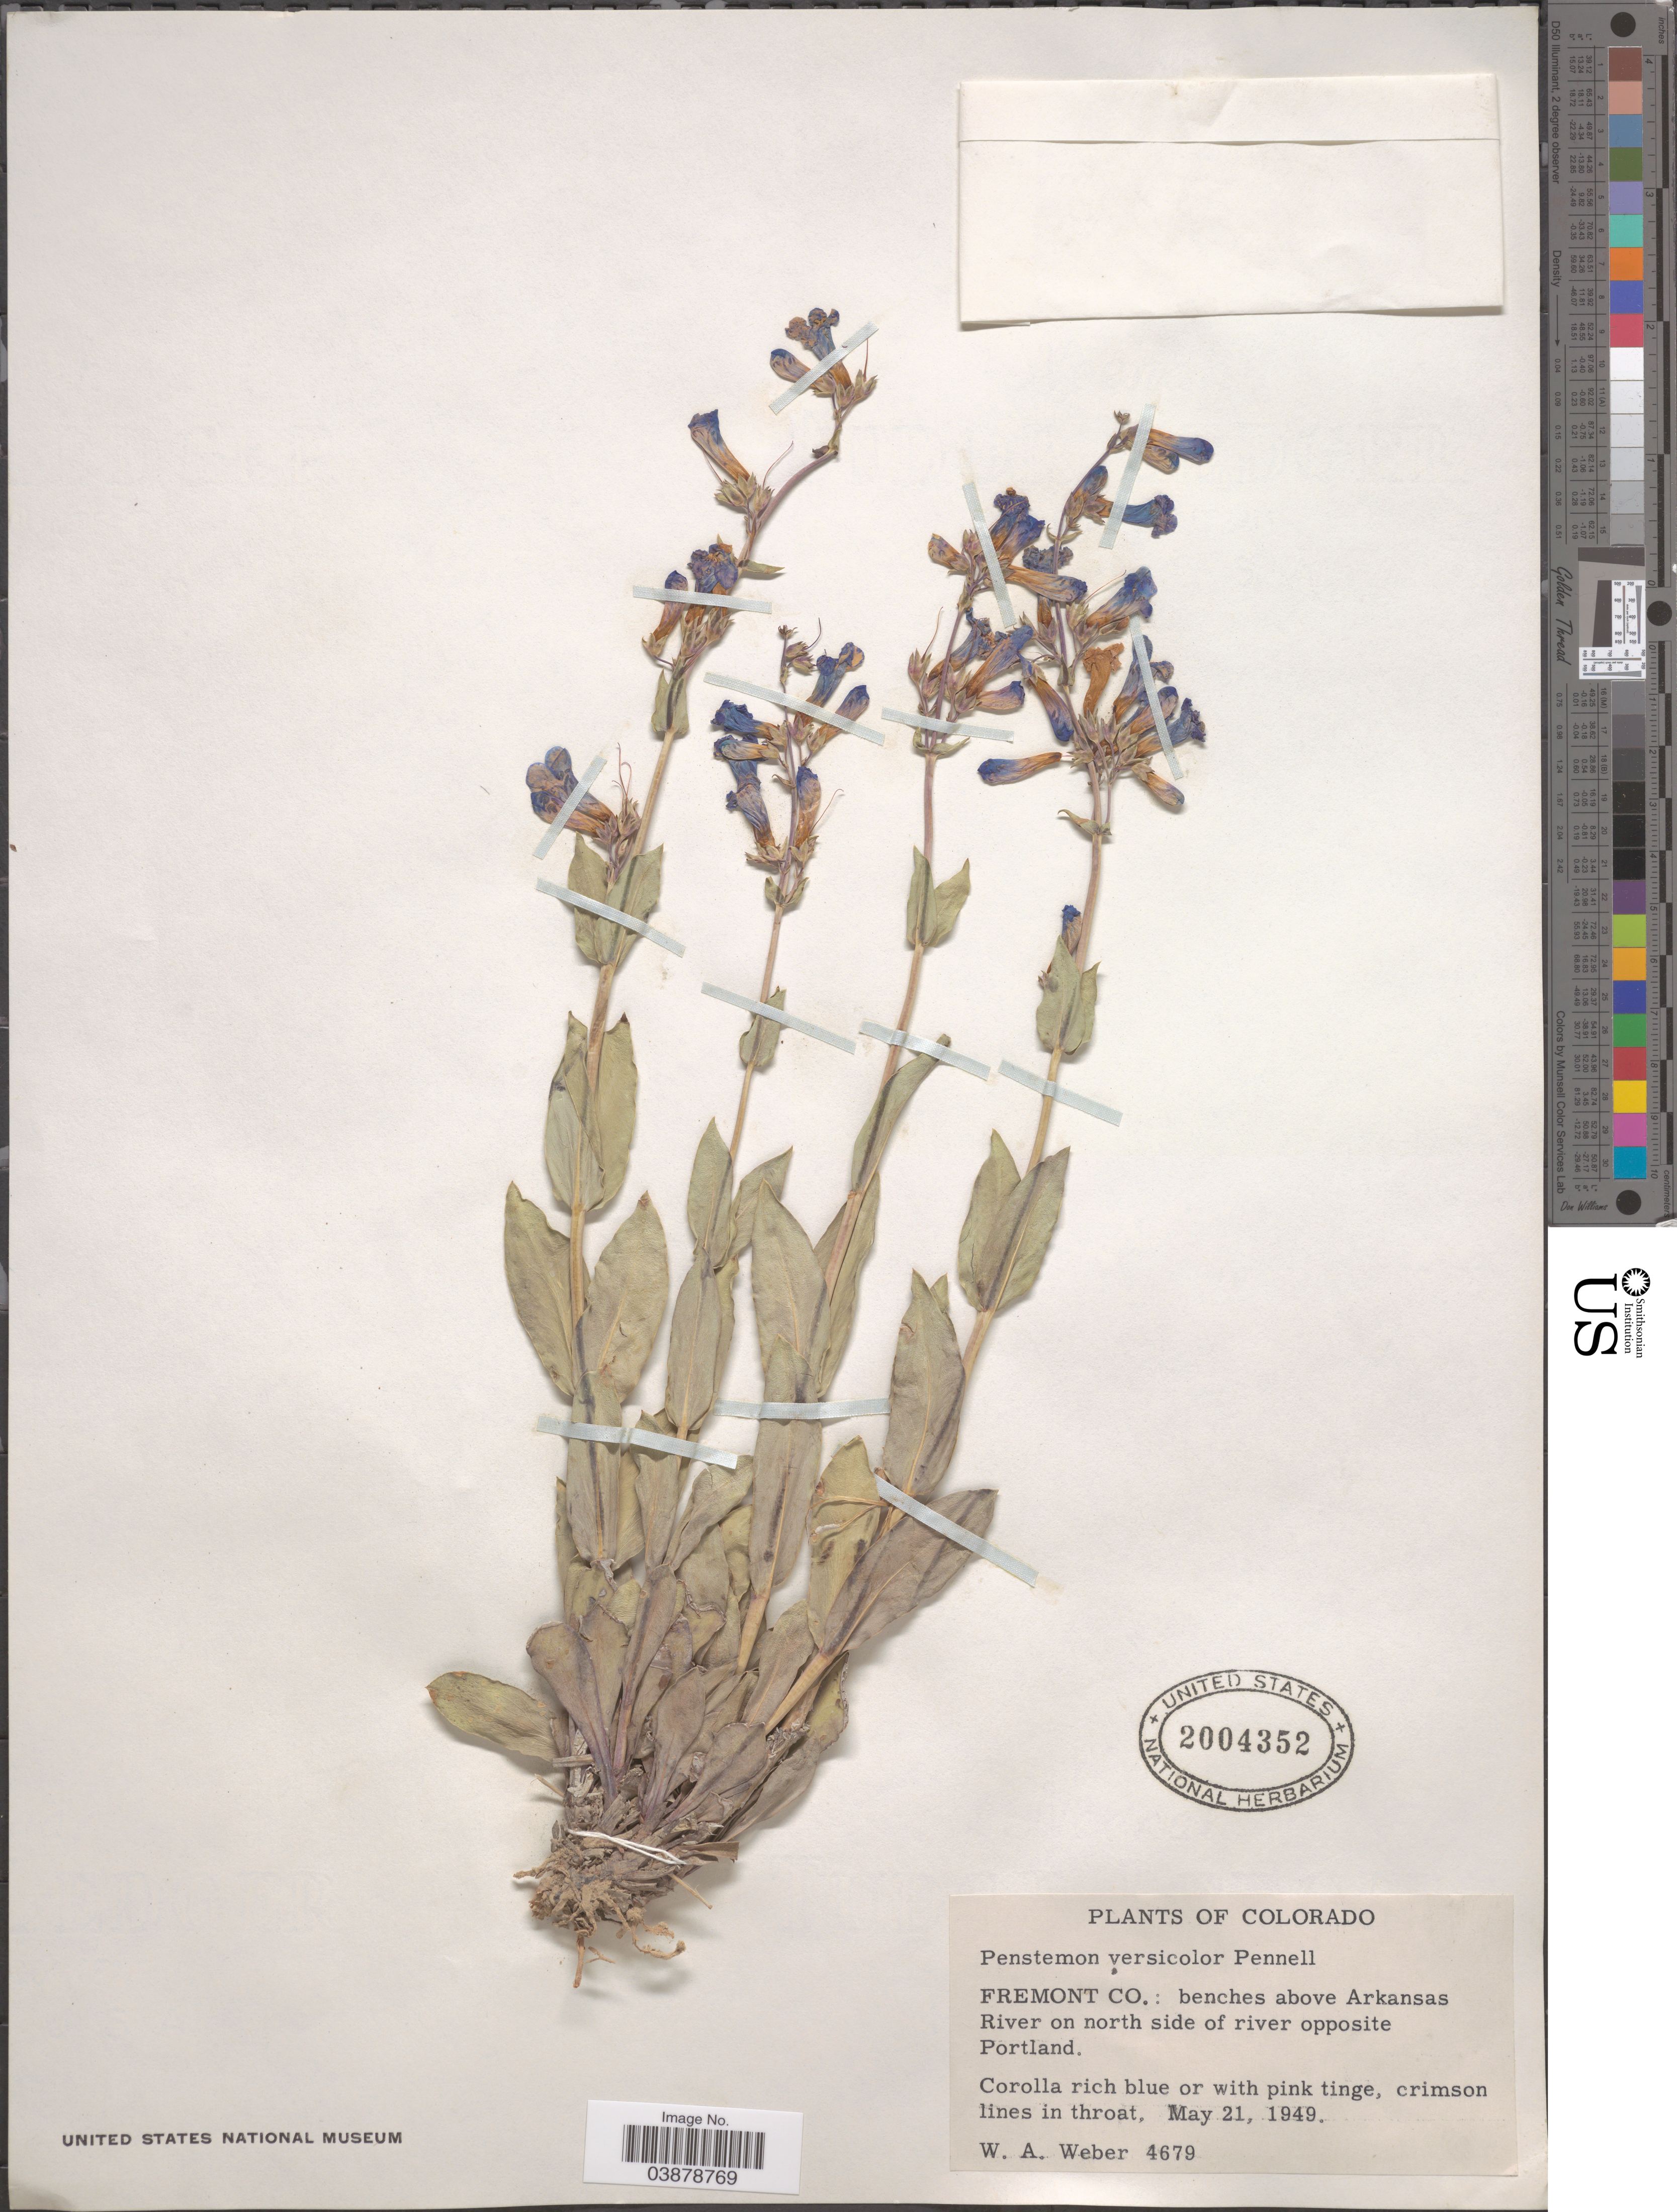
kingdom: Plantae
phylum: Tracheophyta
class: Magnoliopsida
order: Lamiales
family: Plantaginaceae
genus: Penstemon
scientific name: Penstemon versicolor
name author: Pennell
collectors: W. A. Weber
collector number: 4679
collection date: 1949-05-21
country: United States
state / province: Colorado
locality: Fremont Co.: benches above Arkansas River on north side of river opposite Portland.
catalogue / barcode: US 2004352